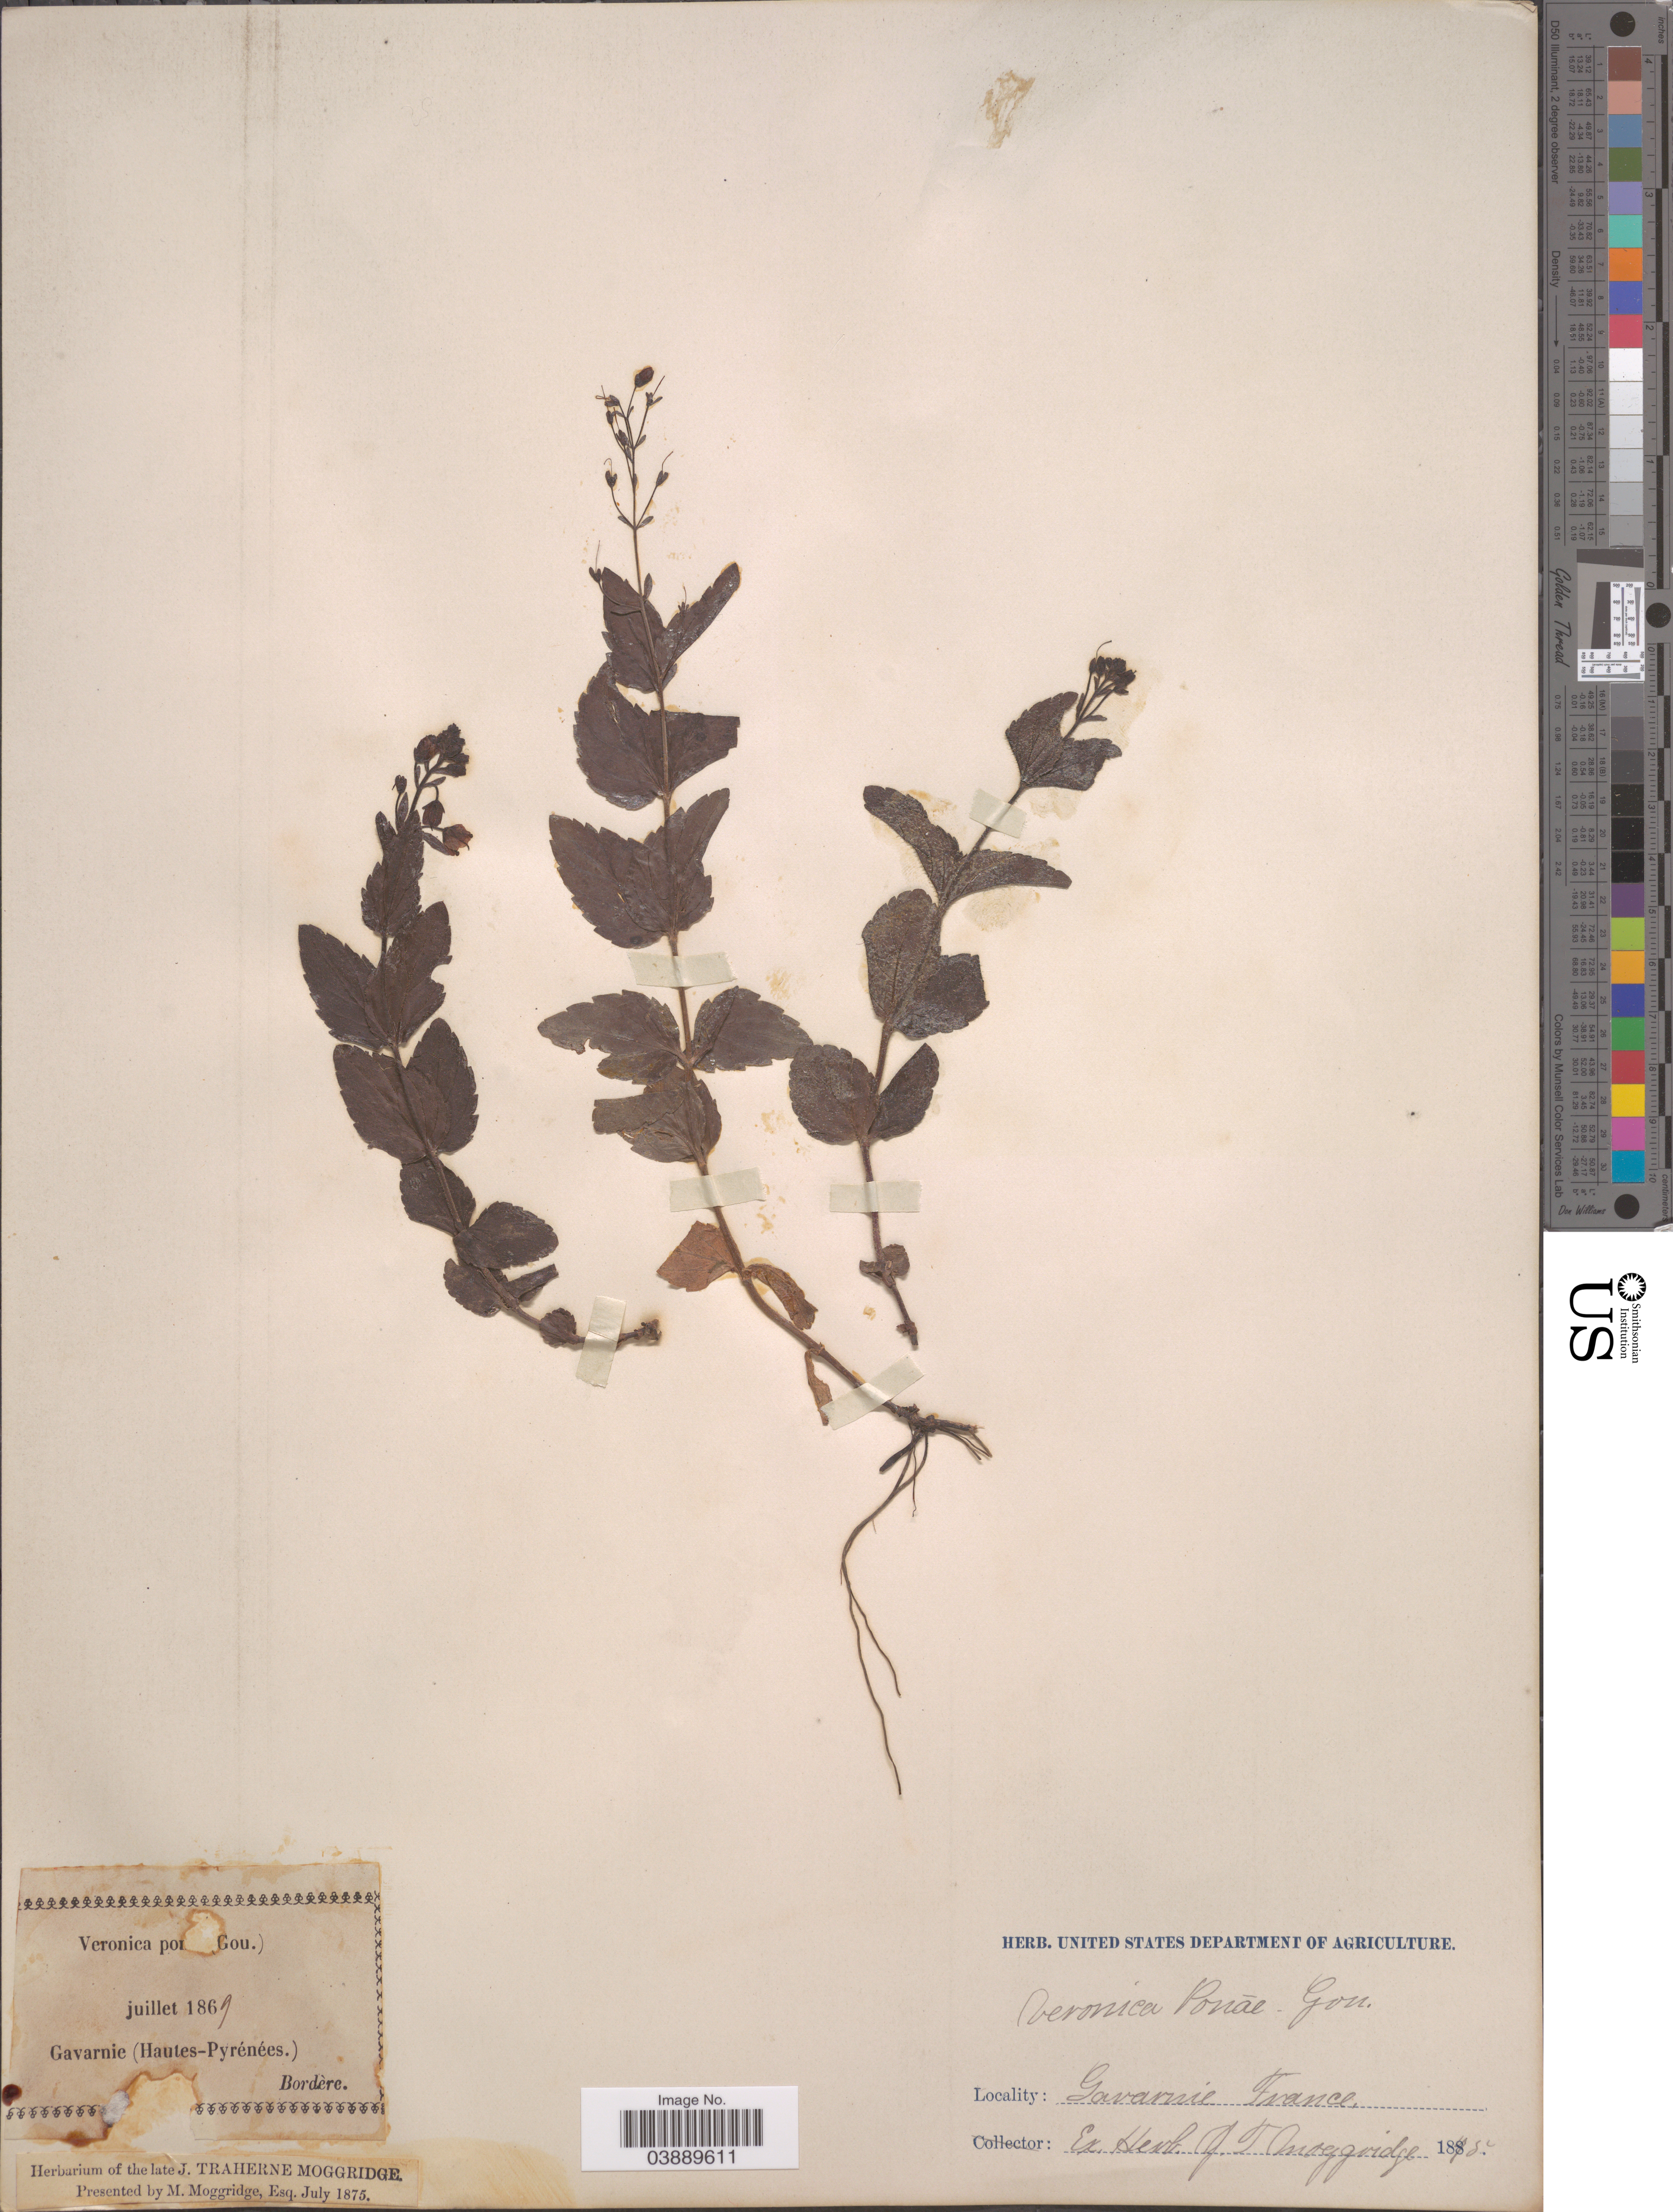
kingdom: Plantae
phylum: Tracheophyta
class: Magnoliopsida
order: Lamiales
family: Plantaginaceae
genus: Veronica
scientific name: Veronica ponae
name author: Gouan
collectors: M. Moggridge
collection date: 1875-07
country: France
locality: Gavarnie (Hautes-Pyrénées.). Bordère.